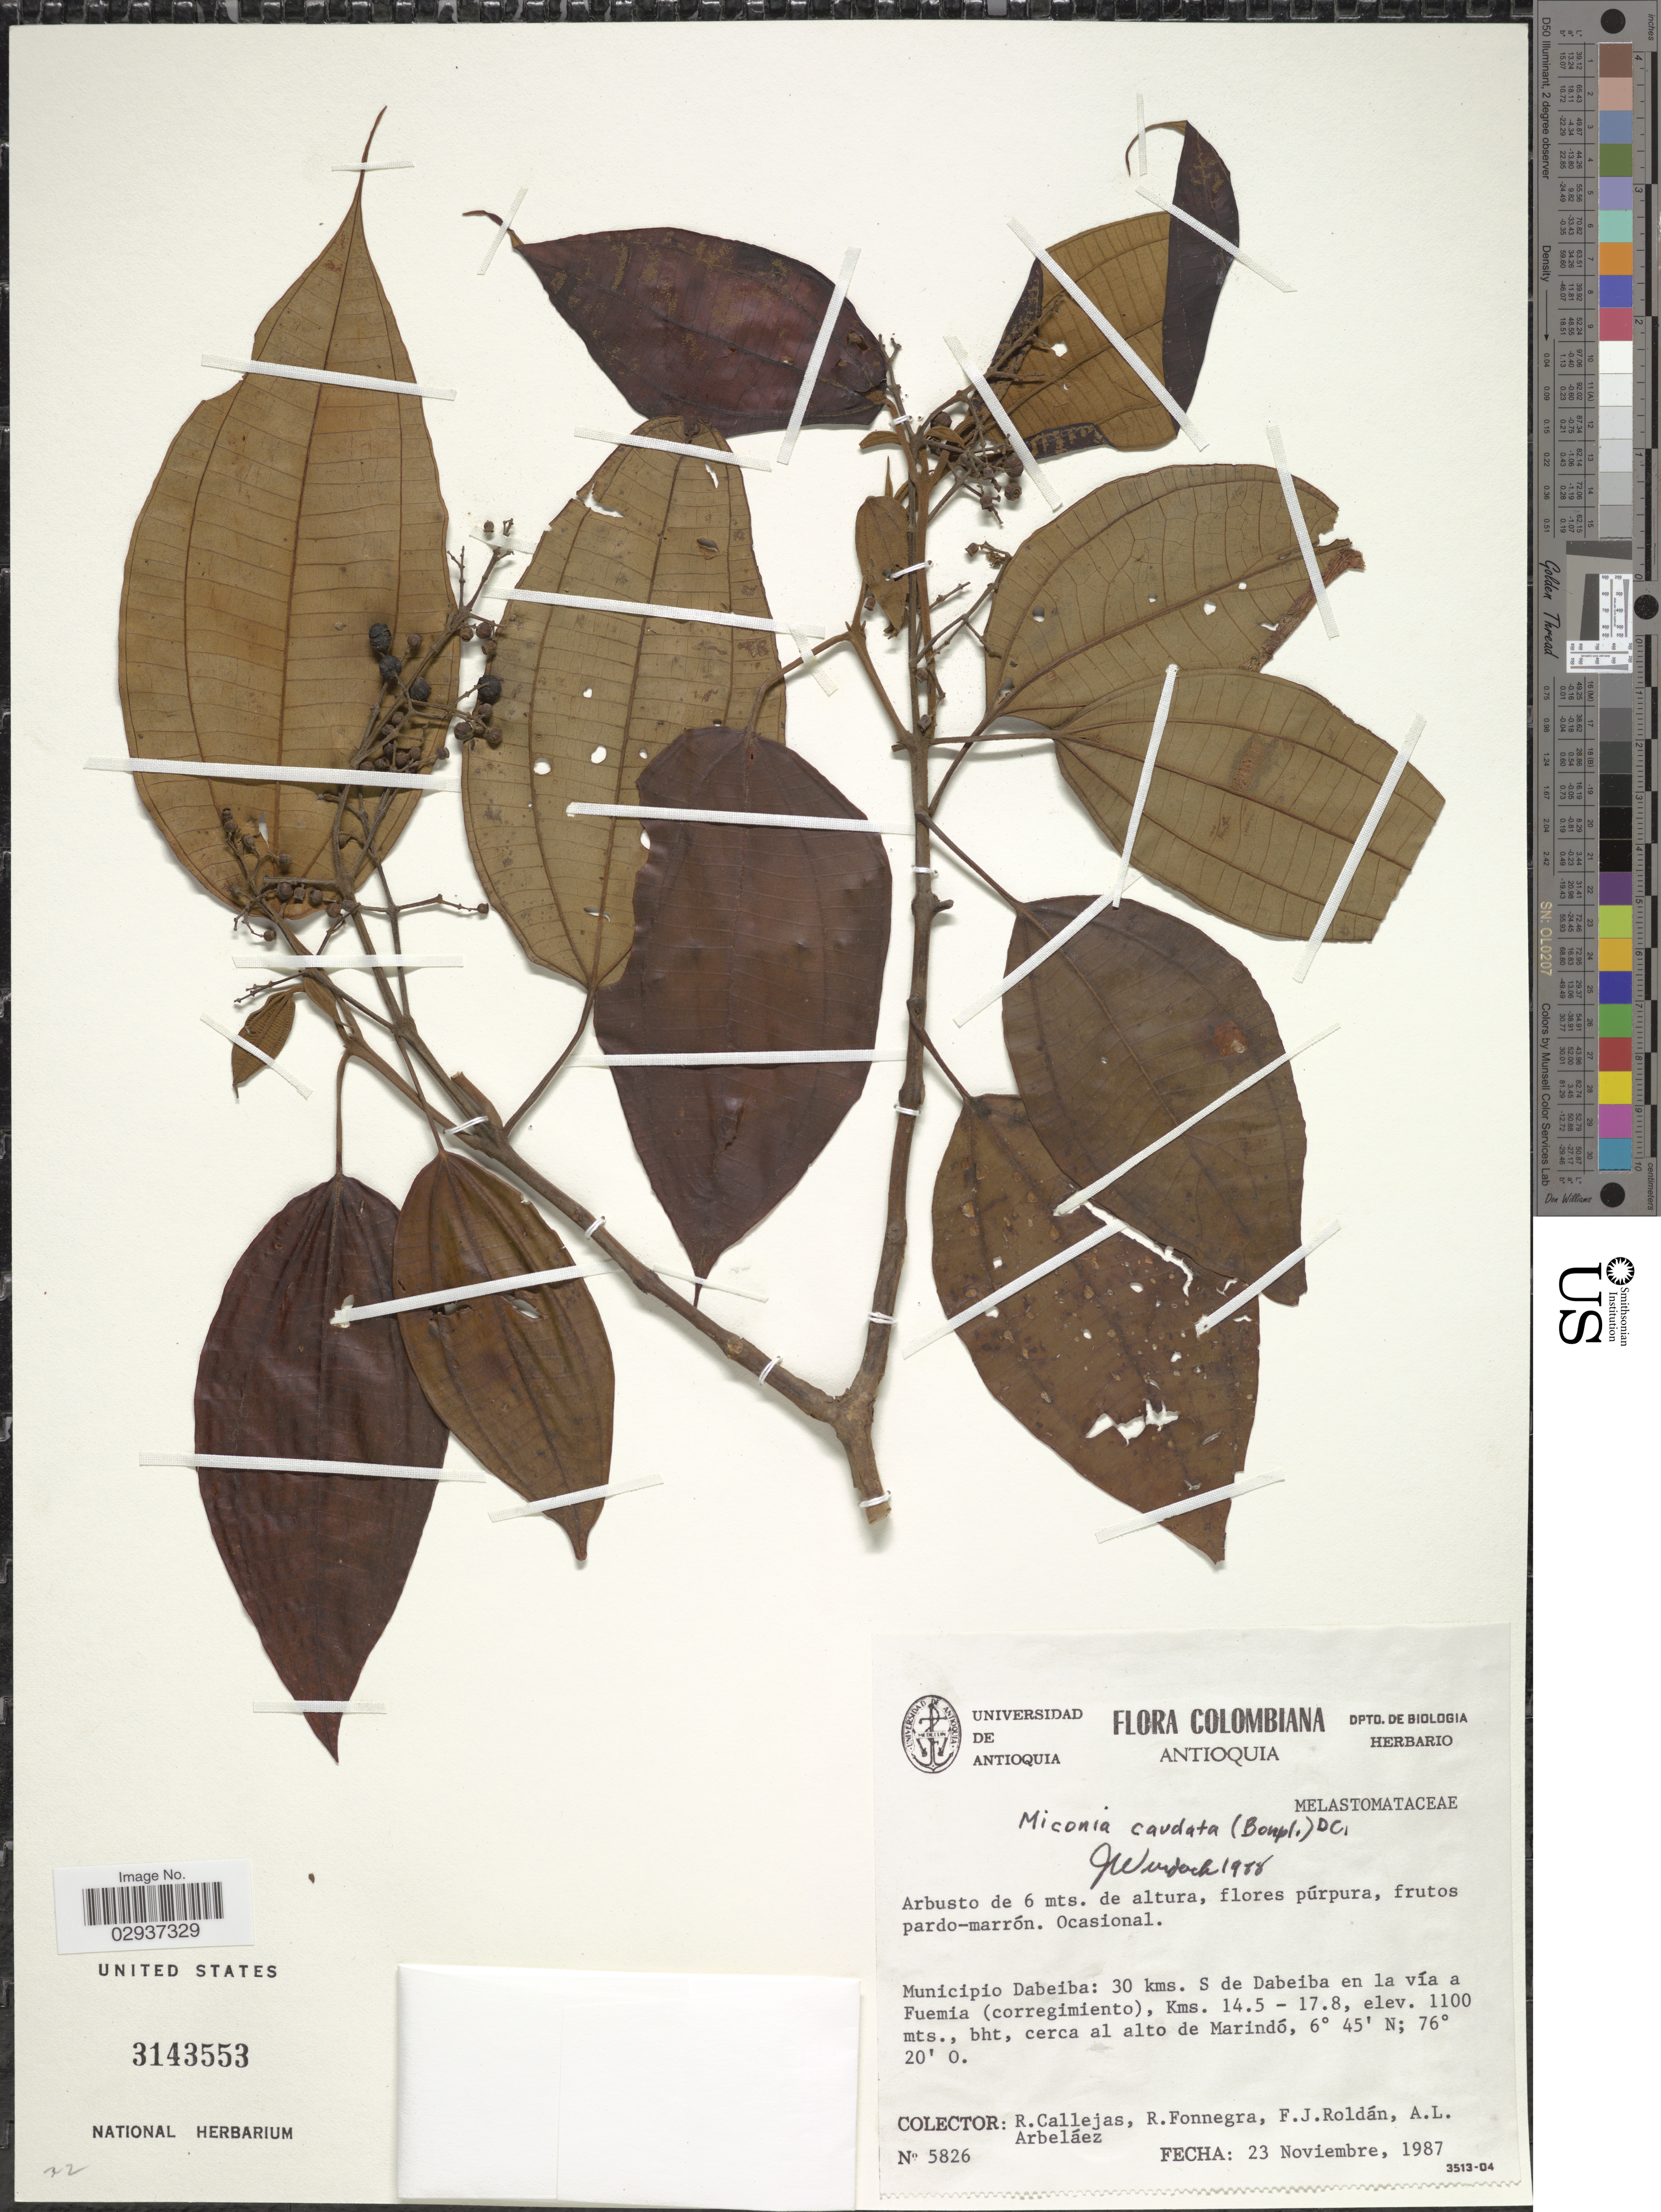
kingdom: Plantae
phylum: Tracheophyta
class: Magnoliopsida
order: Myrtales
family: Melastomataceae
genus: Miconia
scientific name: Miconia caudata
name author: (Bonpl.) DC.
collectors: R. Callejas, R. Fonnegra, F. J. Roldán & A. Arbeláez Alvarez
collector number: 5826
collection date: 1987-11-23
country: Colombia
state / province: Antioquia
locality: Municipio Dabeiba: 30 kms. S de Dabeiba en la vía a Fuemia (corregimiento), Kms. 14.5-17.8, cerca al alto de Marindó.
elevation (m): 1100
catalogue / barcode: US 3143553